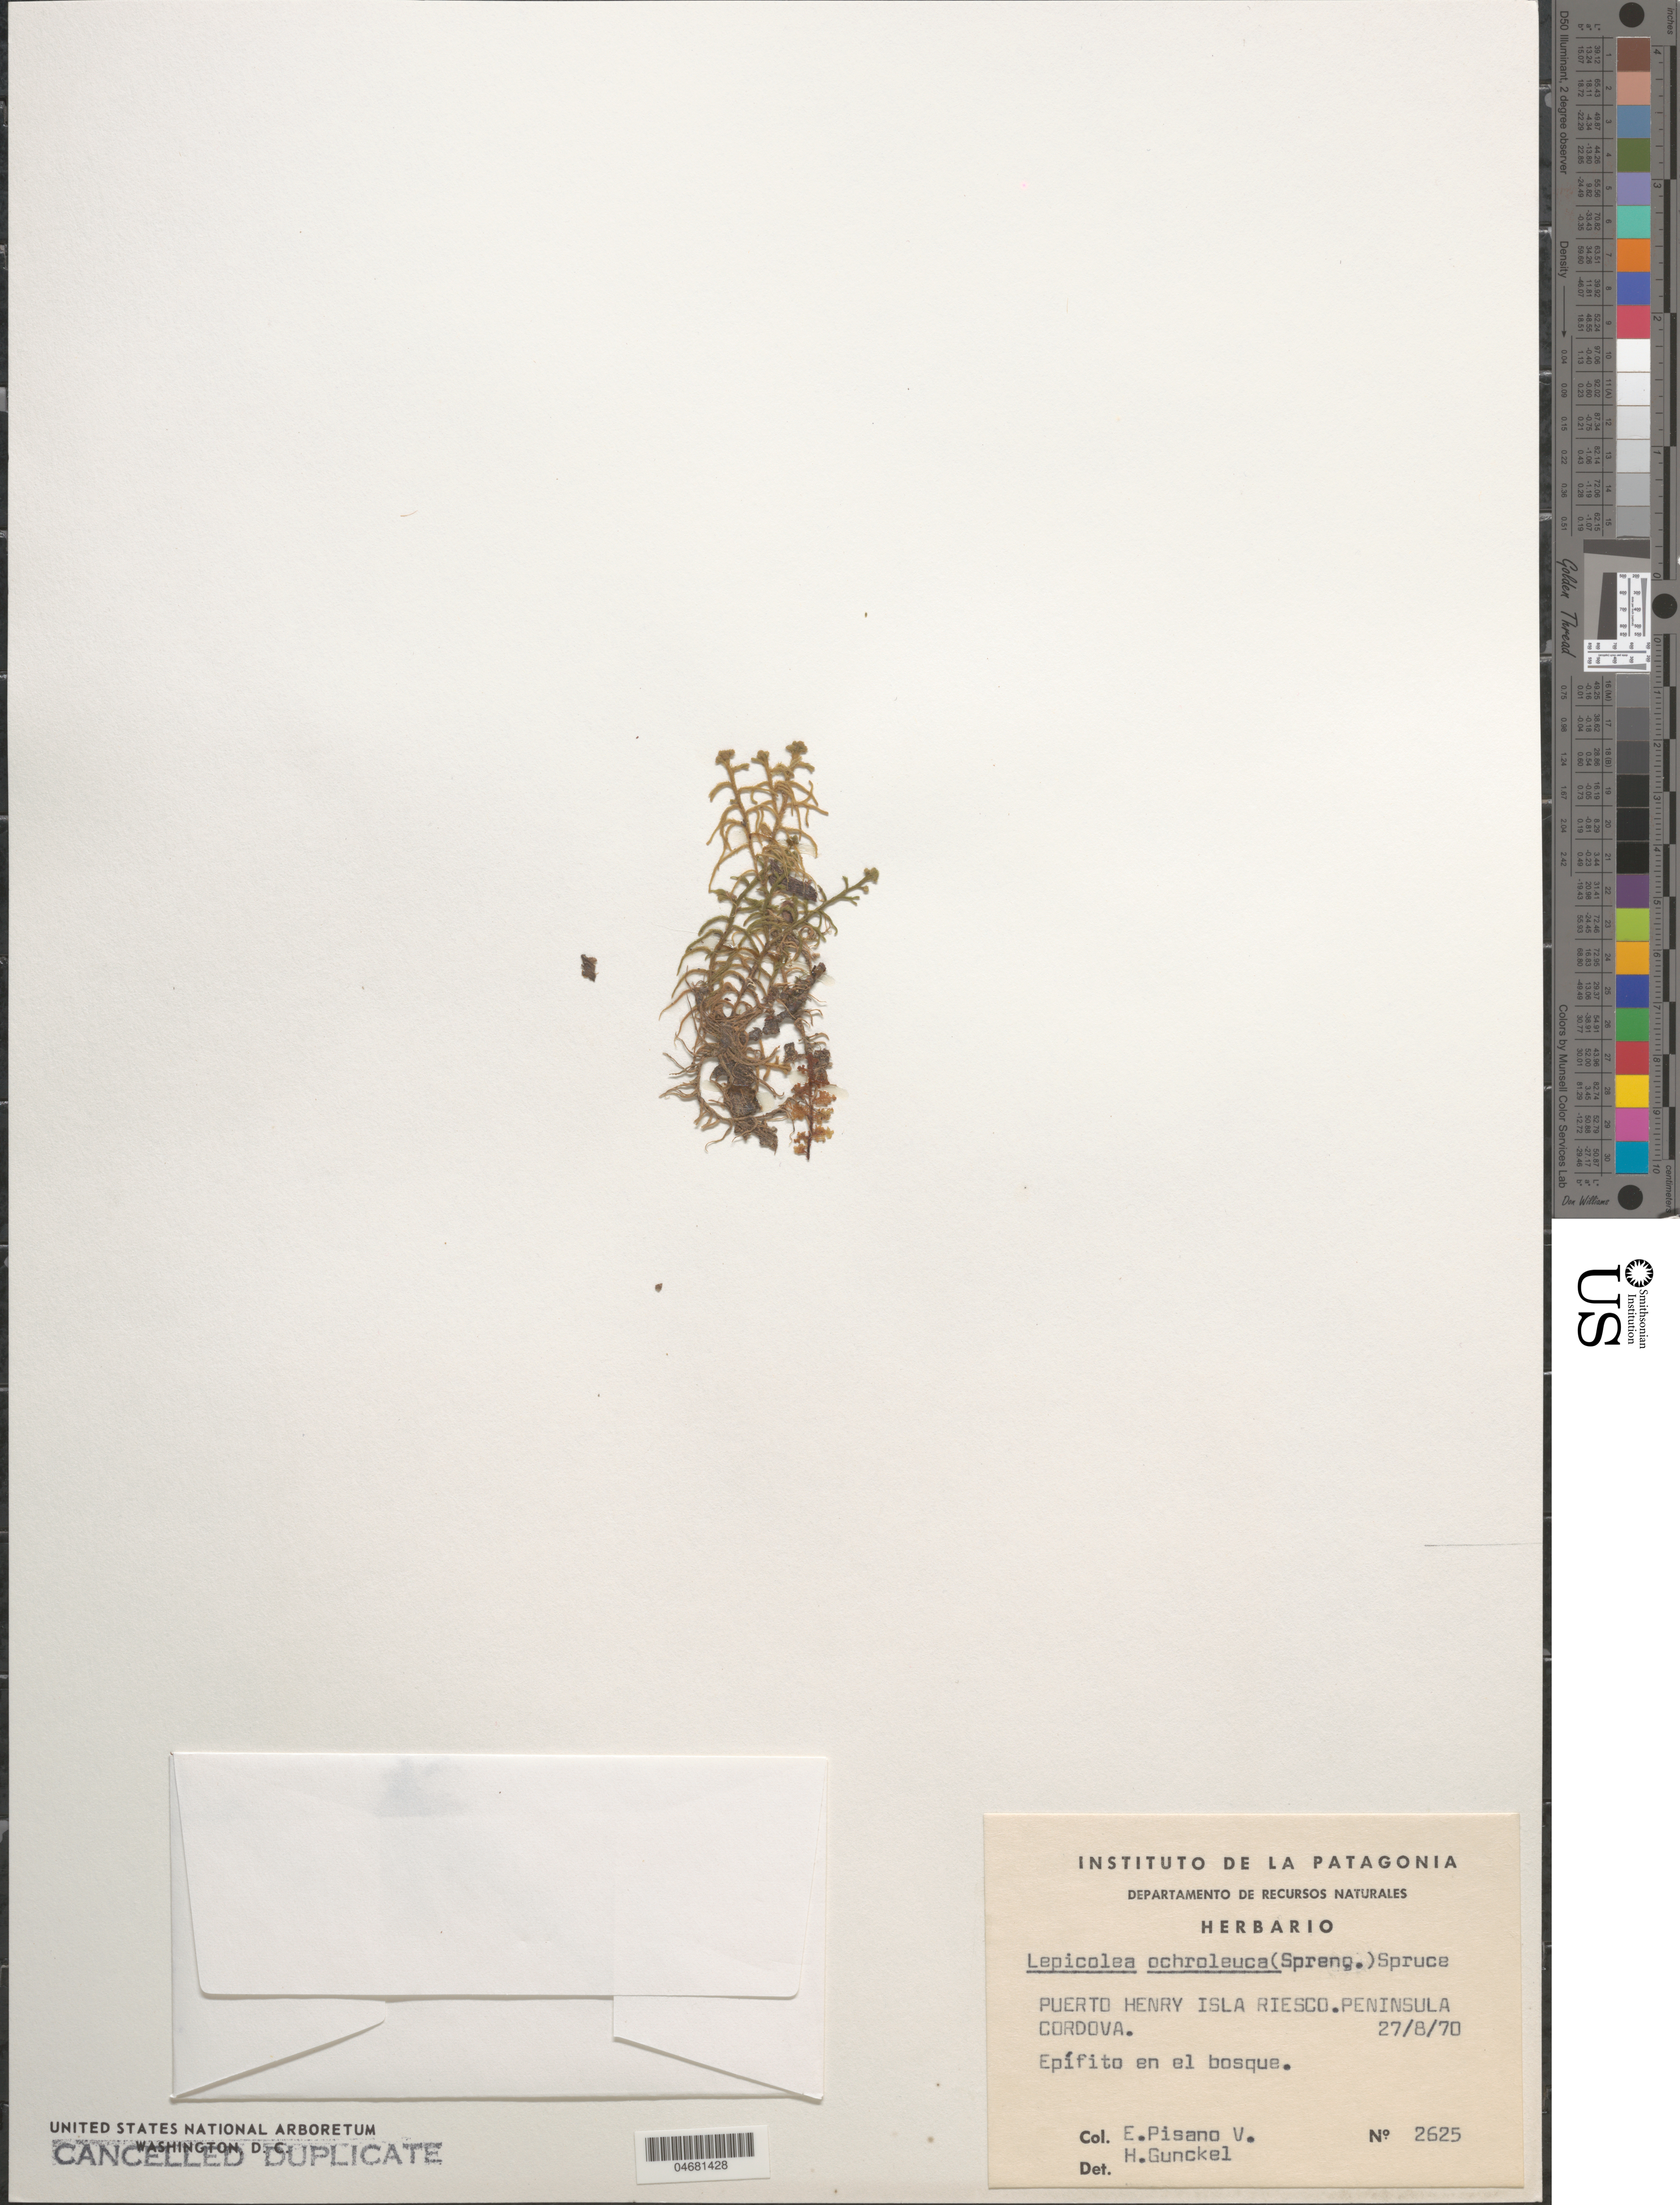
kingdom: Plantae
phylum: Marchantiophyta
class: Jungermanniopsida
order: Jungermanniales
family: Lepicoleaceae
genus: Lepicolea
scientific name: Lepicolea ochroleuca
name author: (Spreng.) Spruce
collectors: E. Pisano & H. Gunckel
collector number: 2625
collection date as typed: Transcribed d/m/y: 27/8/70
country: Chile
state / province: Magallanes y de la Antártica Chilena (XII)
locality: Puerto Henry Isla Riesco. Peninsula Cordova.